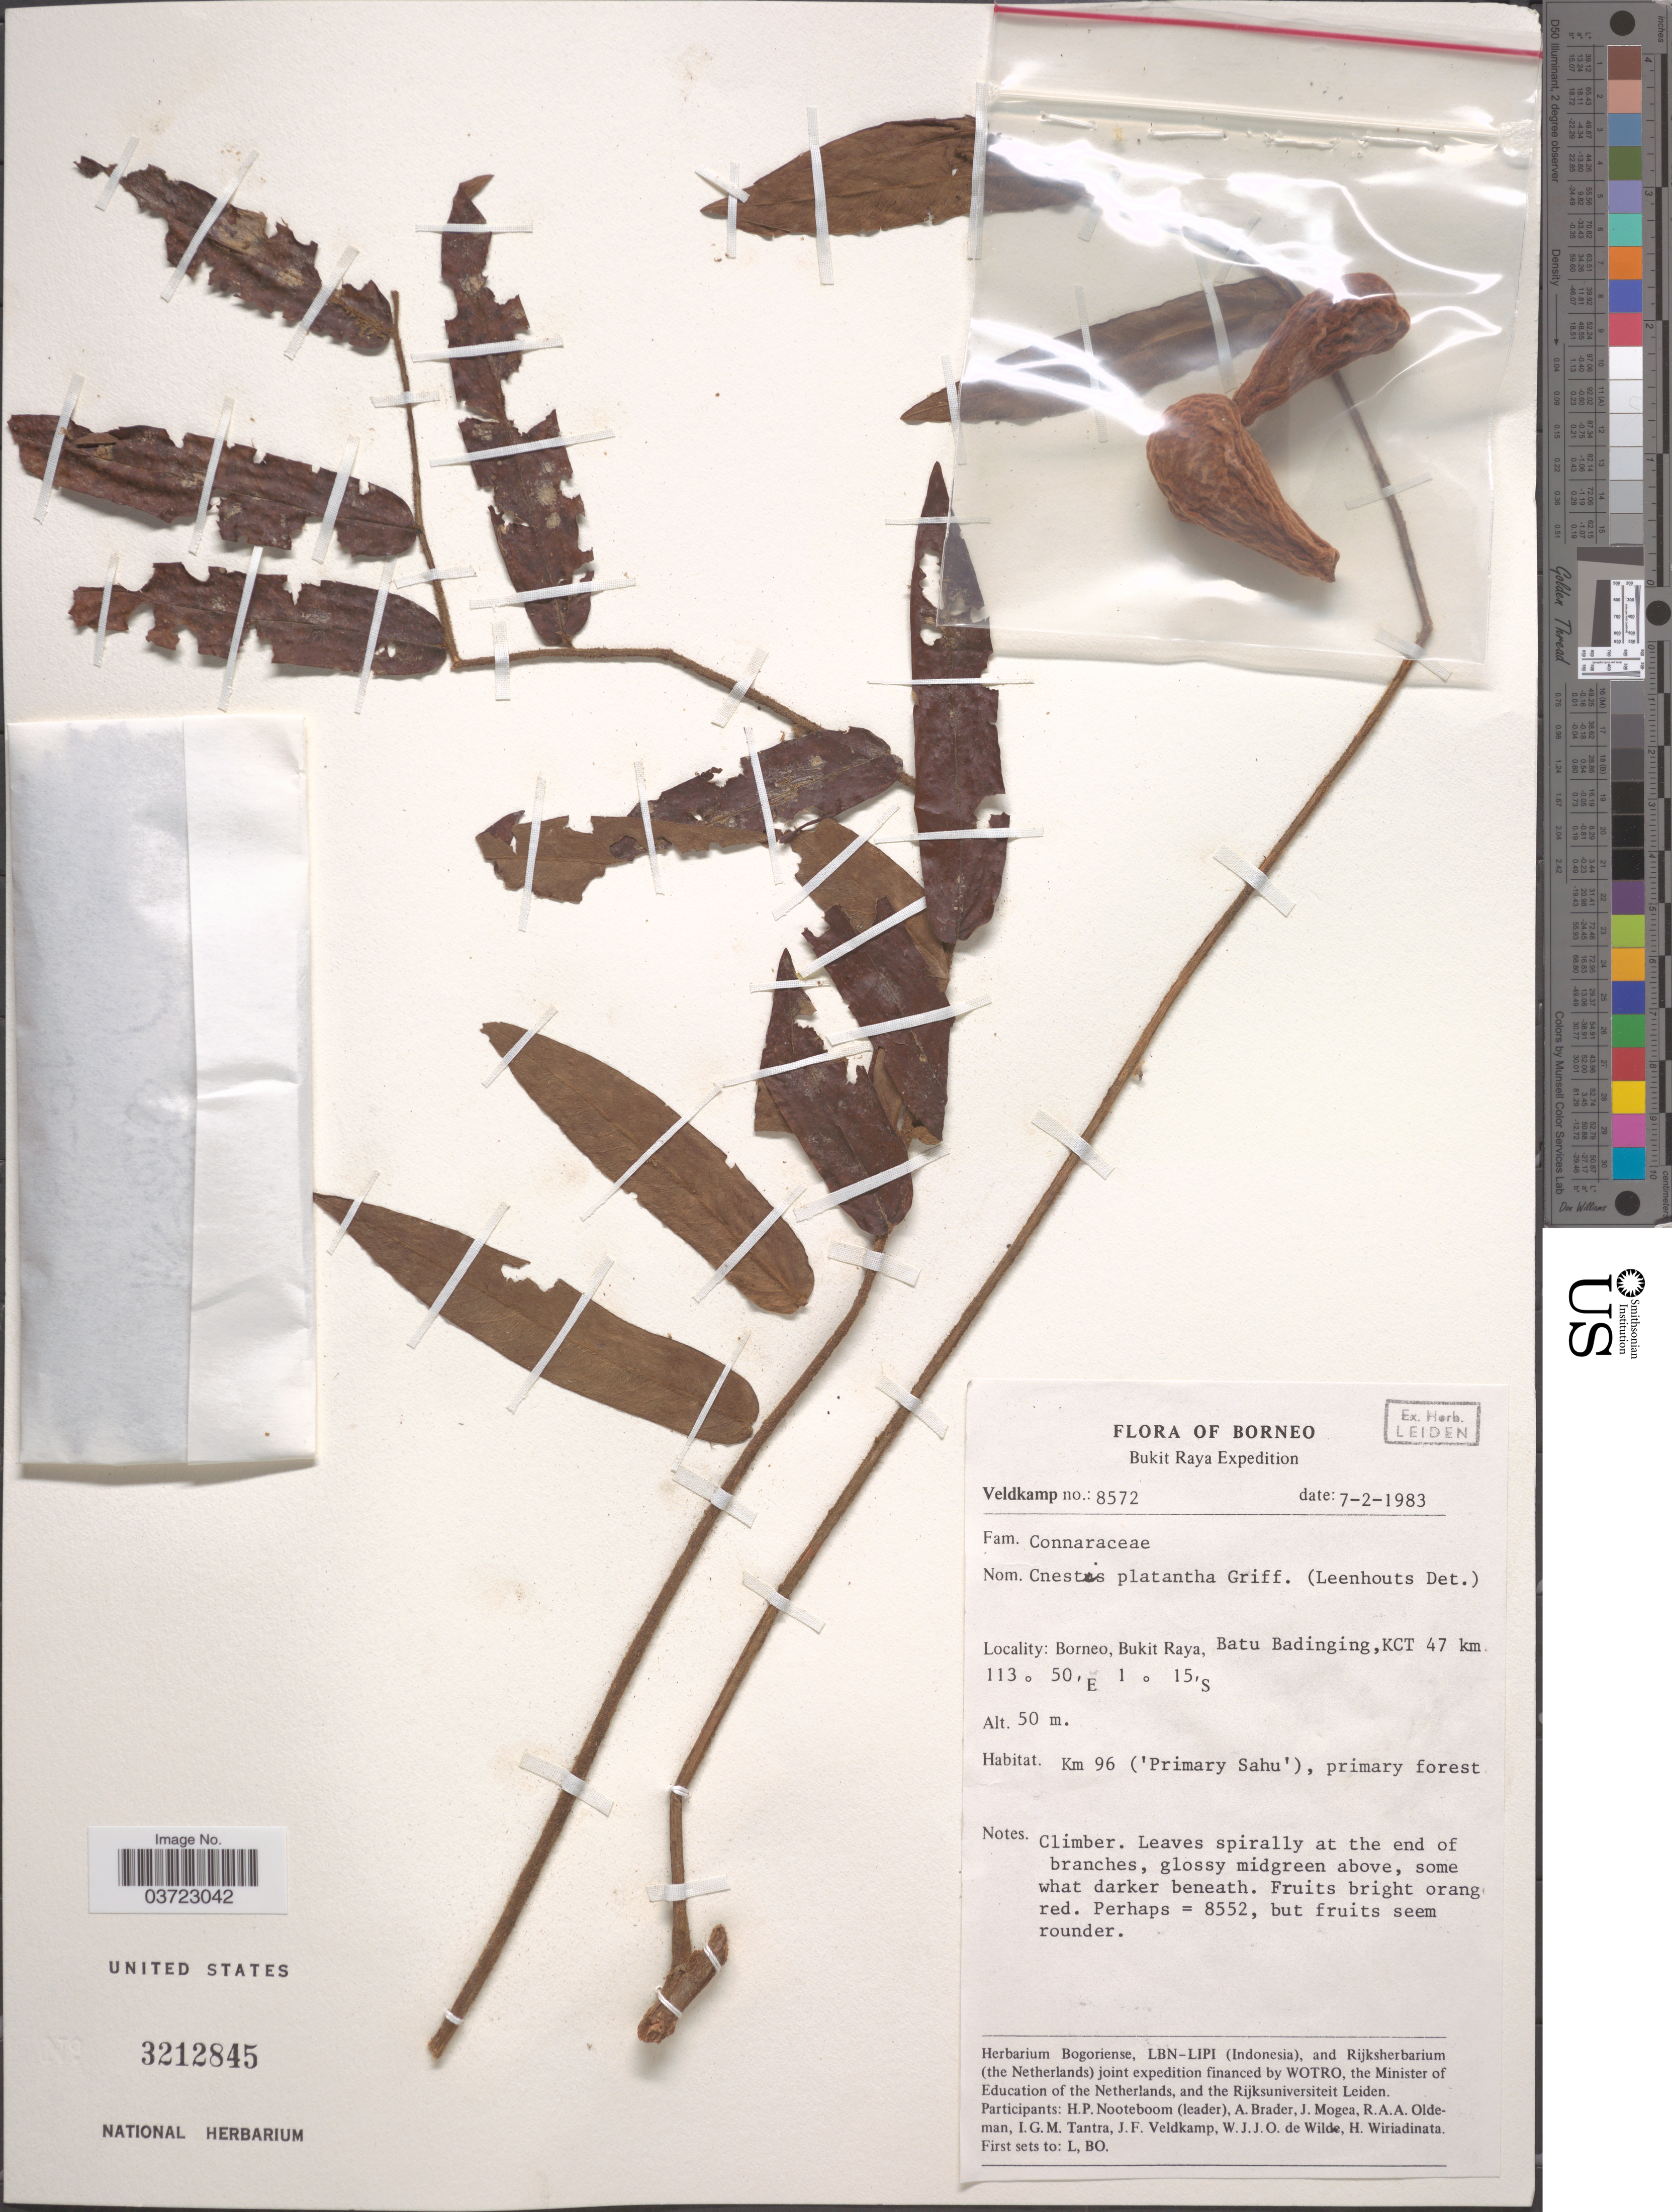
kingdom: Plantae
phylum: Tracheophyta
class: Magnoliopsida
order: Oxalidales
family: Connaraceae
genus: Cnestis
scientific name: Cnestis palala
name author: (Lour.) Merr.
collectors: J. F. Veldkamp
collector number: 8572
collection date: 1983-02-07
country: Indonesia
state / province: Kalimantan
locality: Borneo, Bukit Raya, Batu Badinging, KCT 47 km.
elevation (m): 50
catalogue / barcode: US 3212845